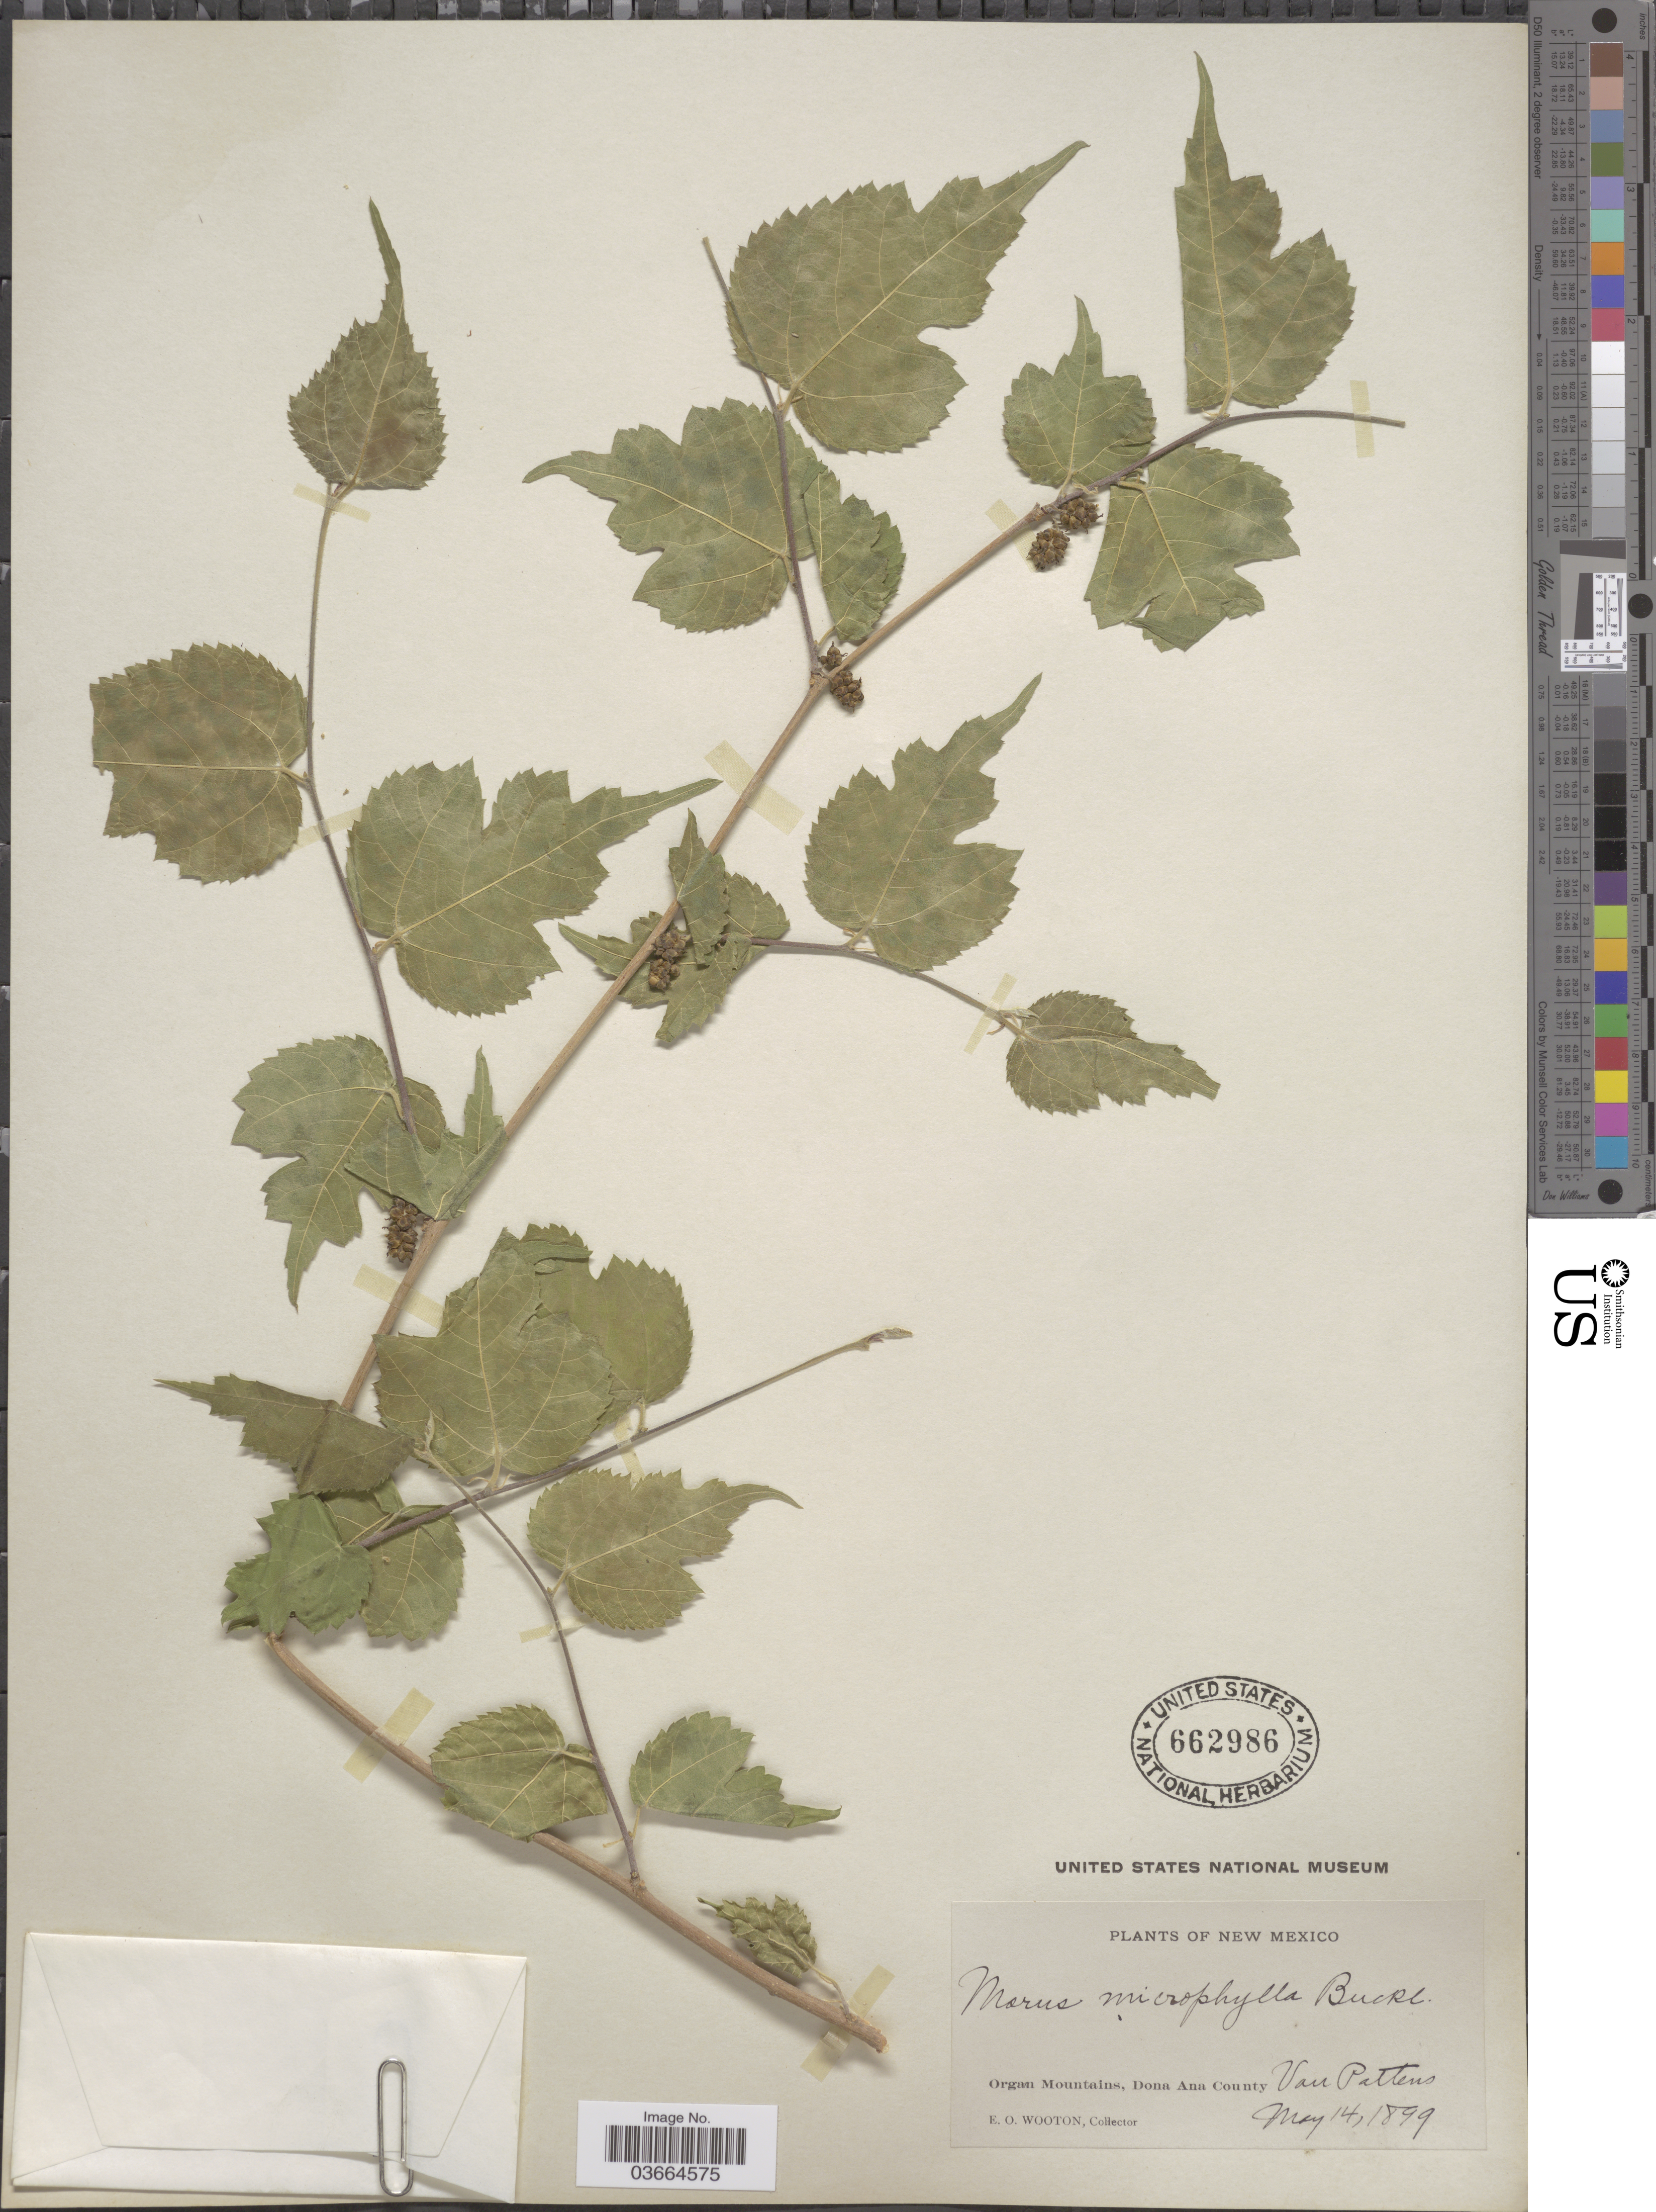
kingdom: Plantae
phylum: Tracheophyta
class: Magnoliopsida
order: Rosales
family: Moraceae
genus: Morus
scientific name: Morus microphylla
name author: Buckley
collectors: E. O. Wooton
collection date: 1899-05-14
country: United States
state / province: New Mexico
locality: Organ Mountains, Dona Ana County, Van Pattens.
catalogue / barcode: US 662986